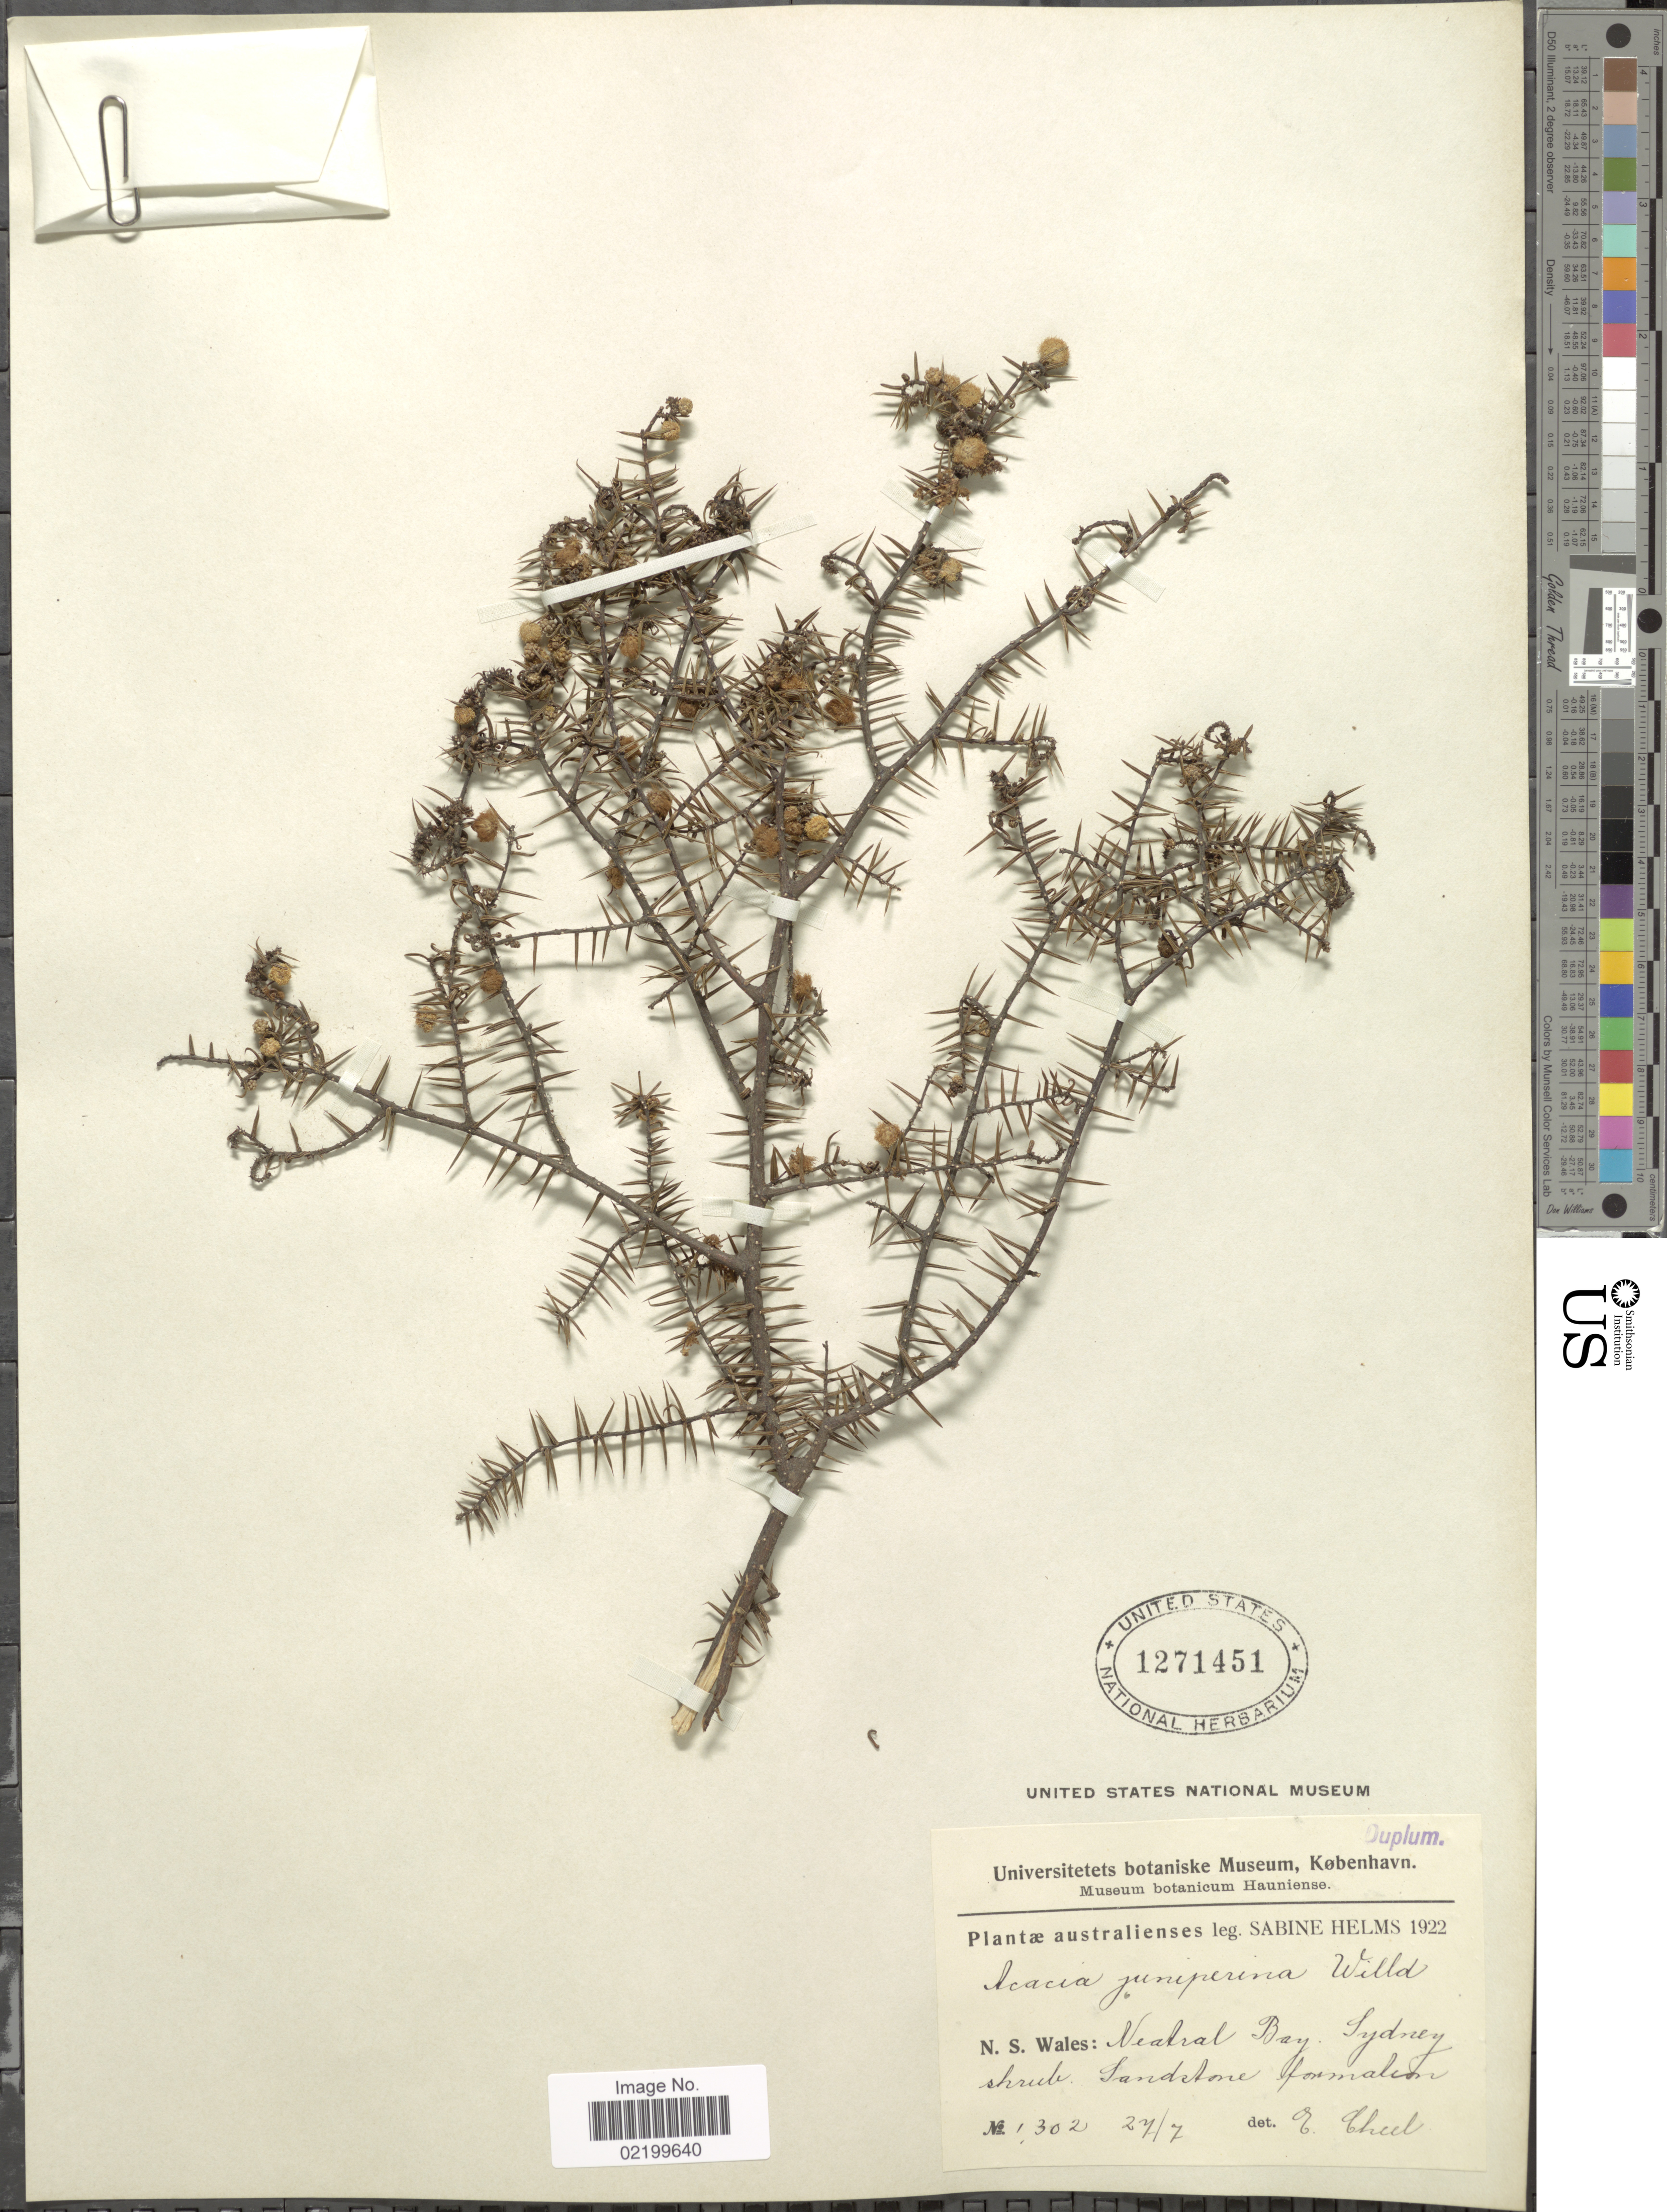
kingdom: Plantae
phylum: Tracheophyta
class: Magnoliopsida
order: Fabales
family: Fabaceae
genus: Acacia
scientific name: Acacia ulicifolia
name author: (Salisb.) Court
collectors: S. Helms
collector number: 1302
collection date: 1922-07-27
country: Australia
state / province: New South Wales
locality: N.S. Wales: Neatral Bay. Sydney.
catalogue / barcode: US 1271451